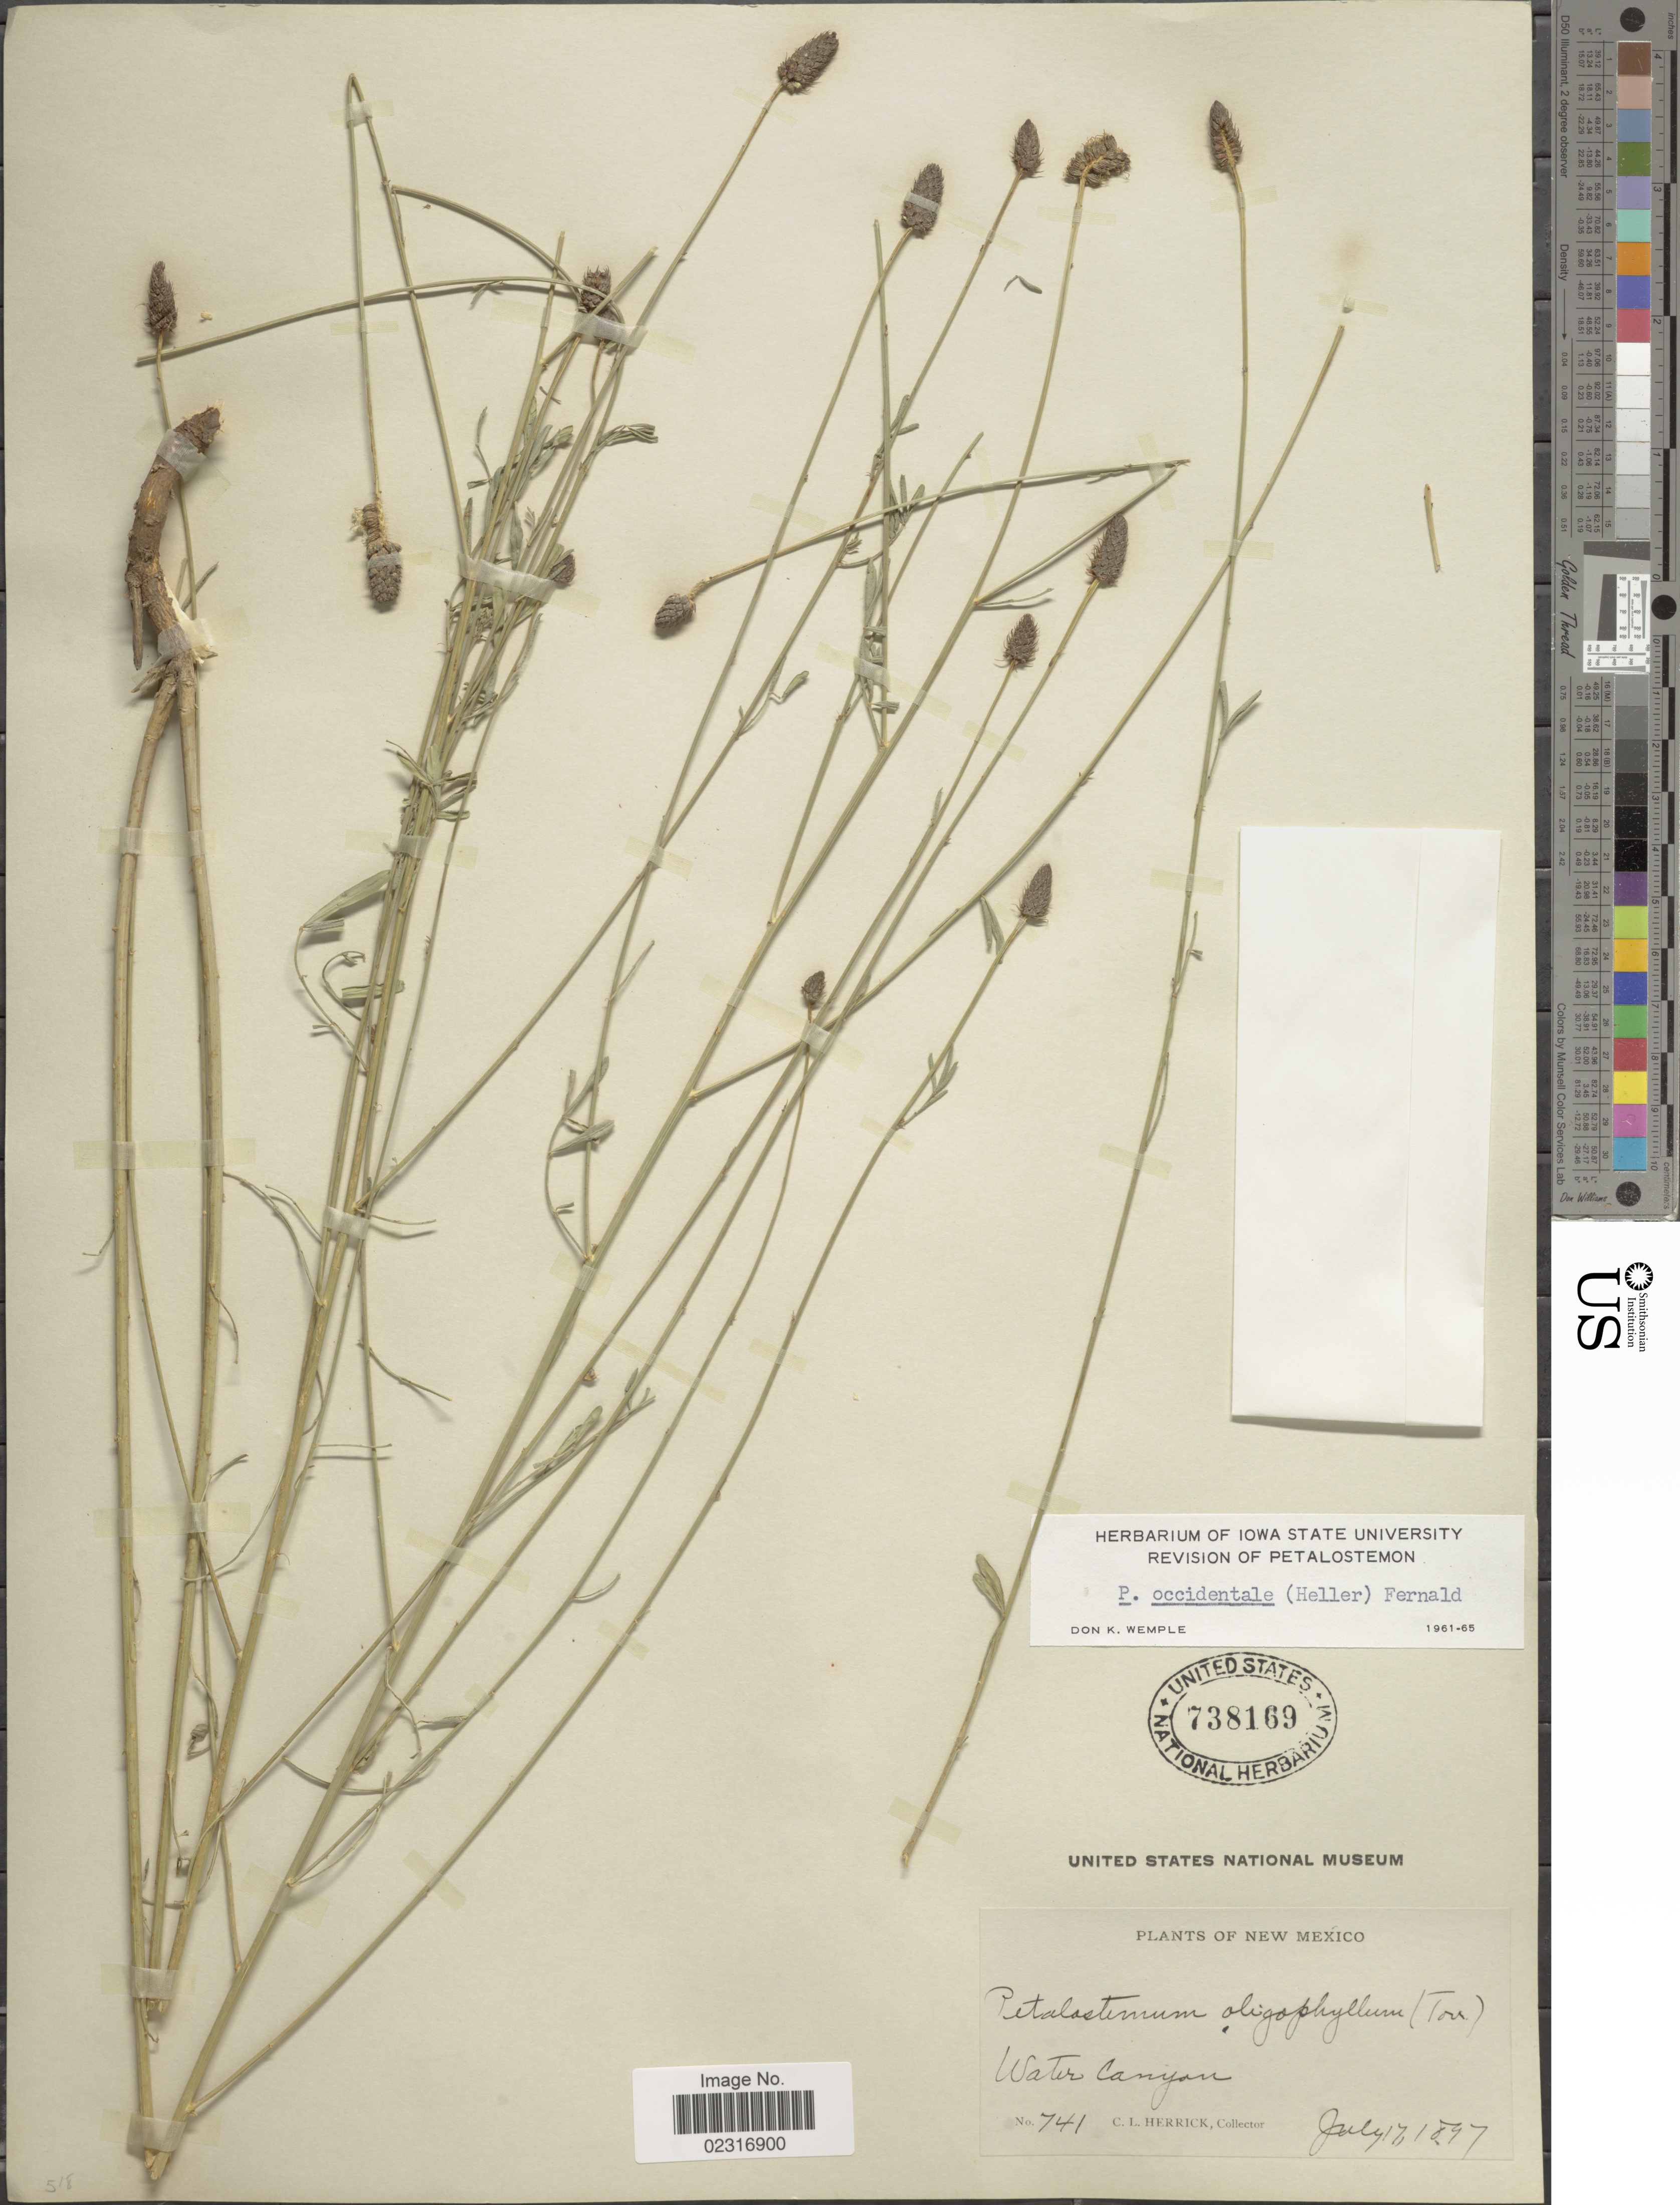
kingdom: Plantae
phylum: Tracheophyta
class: Magnoliopsida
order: Fabales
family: Fabaceae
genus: Dalea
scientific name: Dalea candida var. oligophylla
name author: (Torr) Shinners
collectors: C. Herrick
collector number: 741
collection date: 1897-07-17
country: United States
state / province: New Mexico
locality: Water Canyon.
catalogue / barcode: US 738169